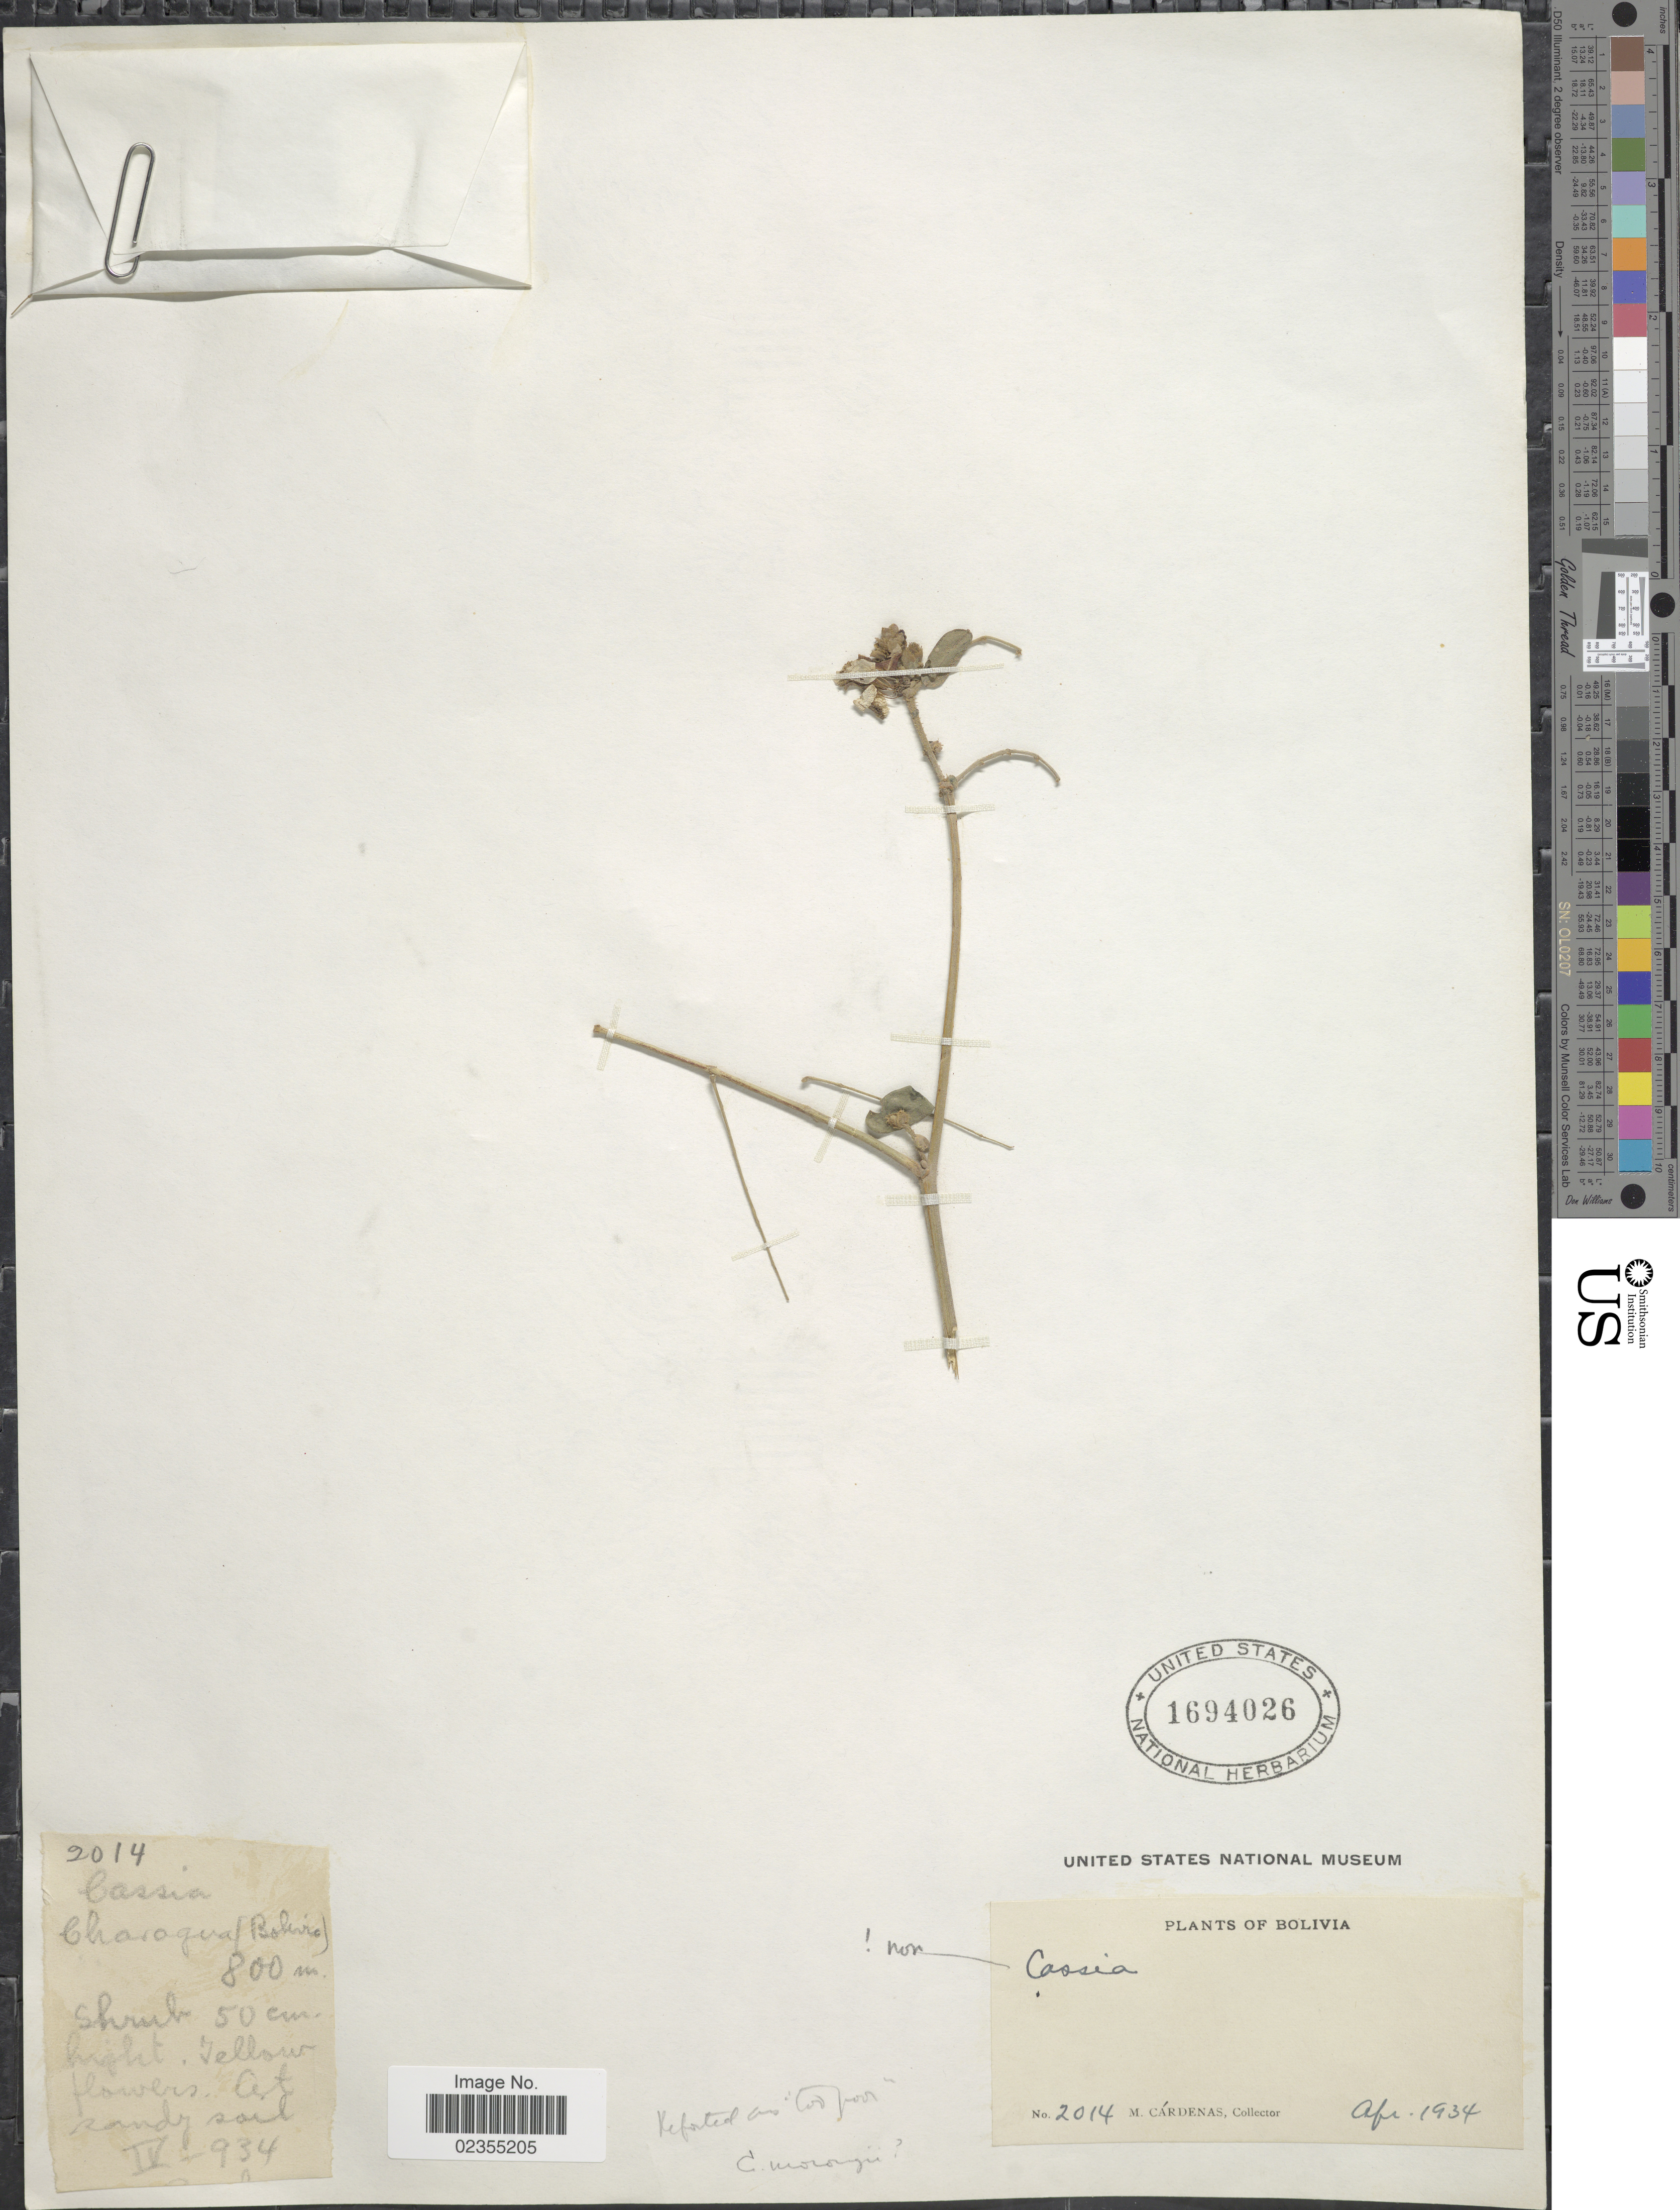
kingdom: Plantae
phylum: Tracheophyta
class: Magnoliopsida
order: Fabales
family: Fabaceae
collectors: M. Cárdenas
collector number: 2014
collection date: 1934-04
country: Bolivia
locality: Charoqua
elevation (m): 800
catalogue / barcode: US 1694026